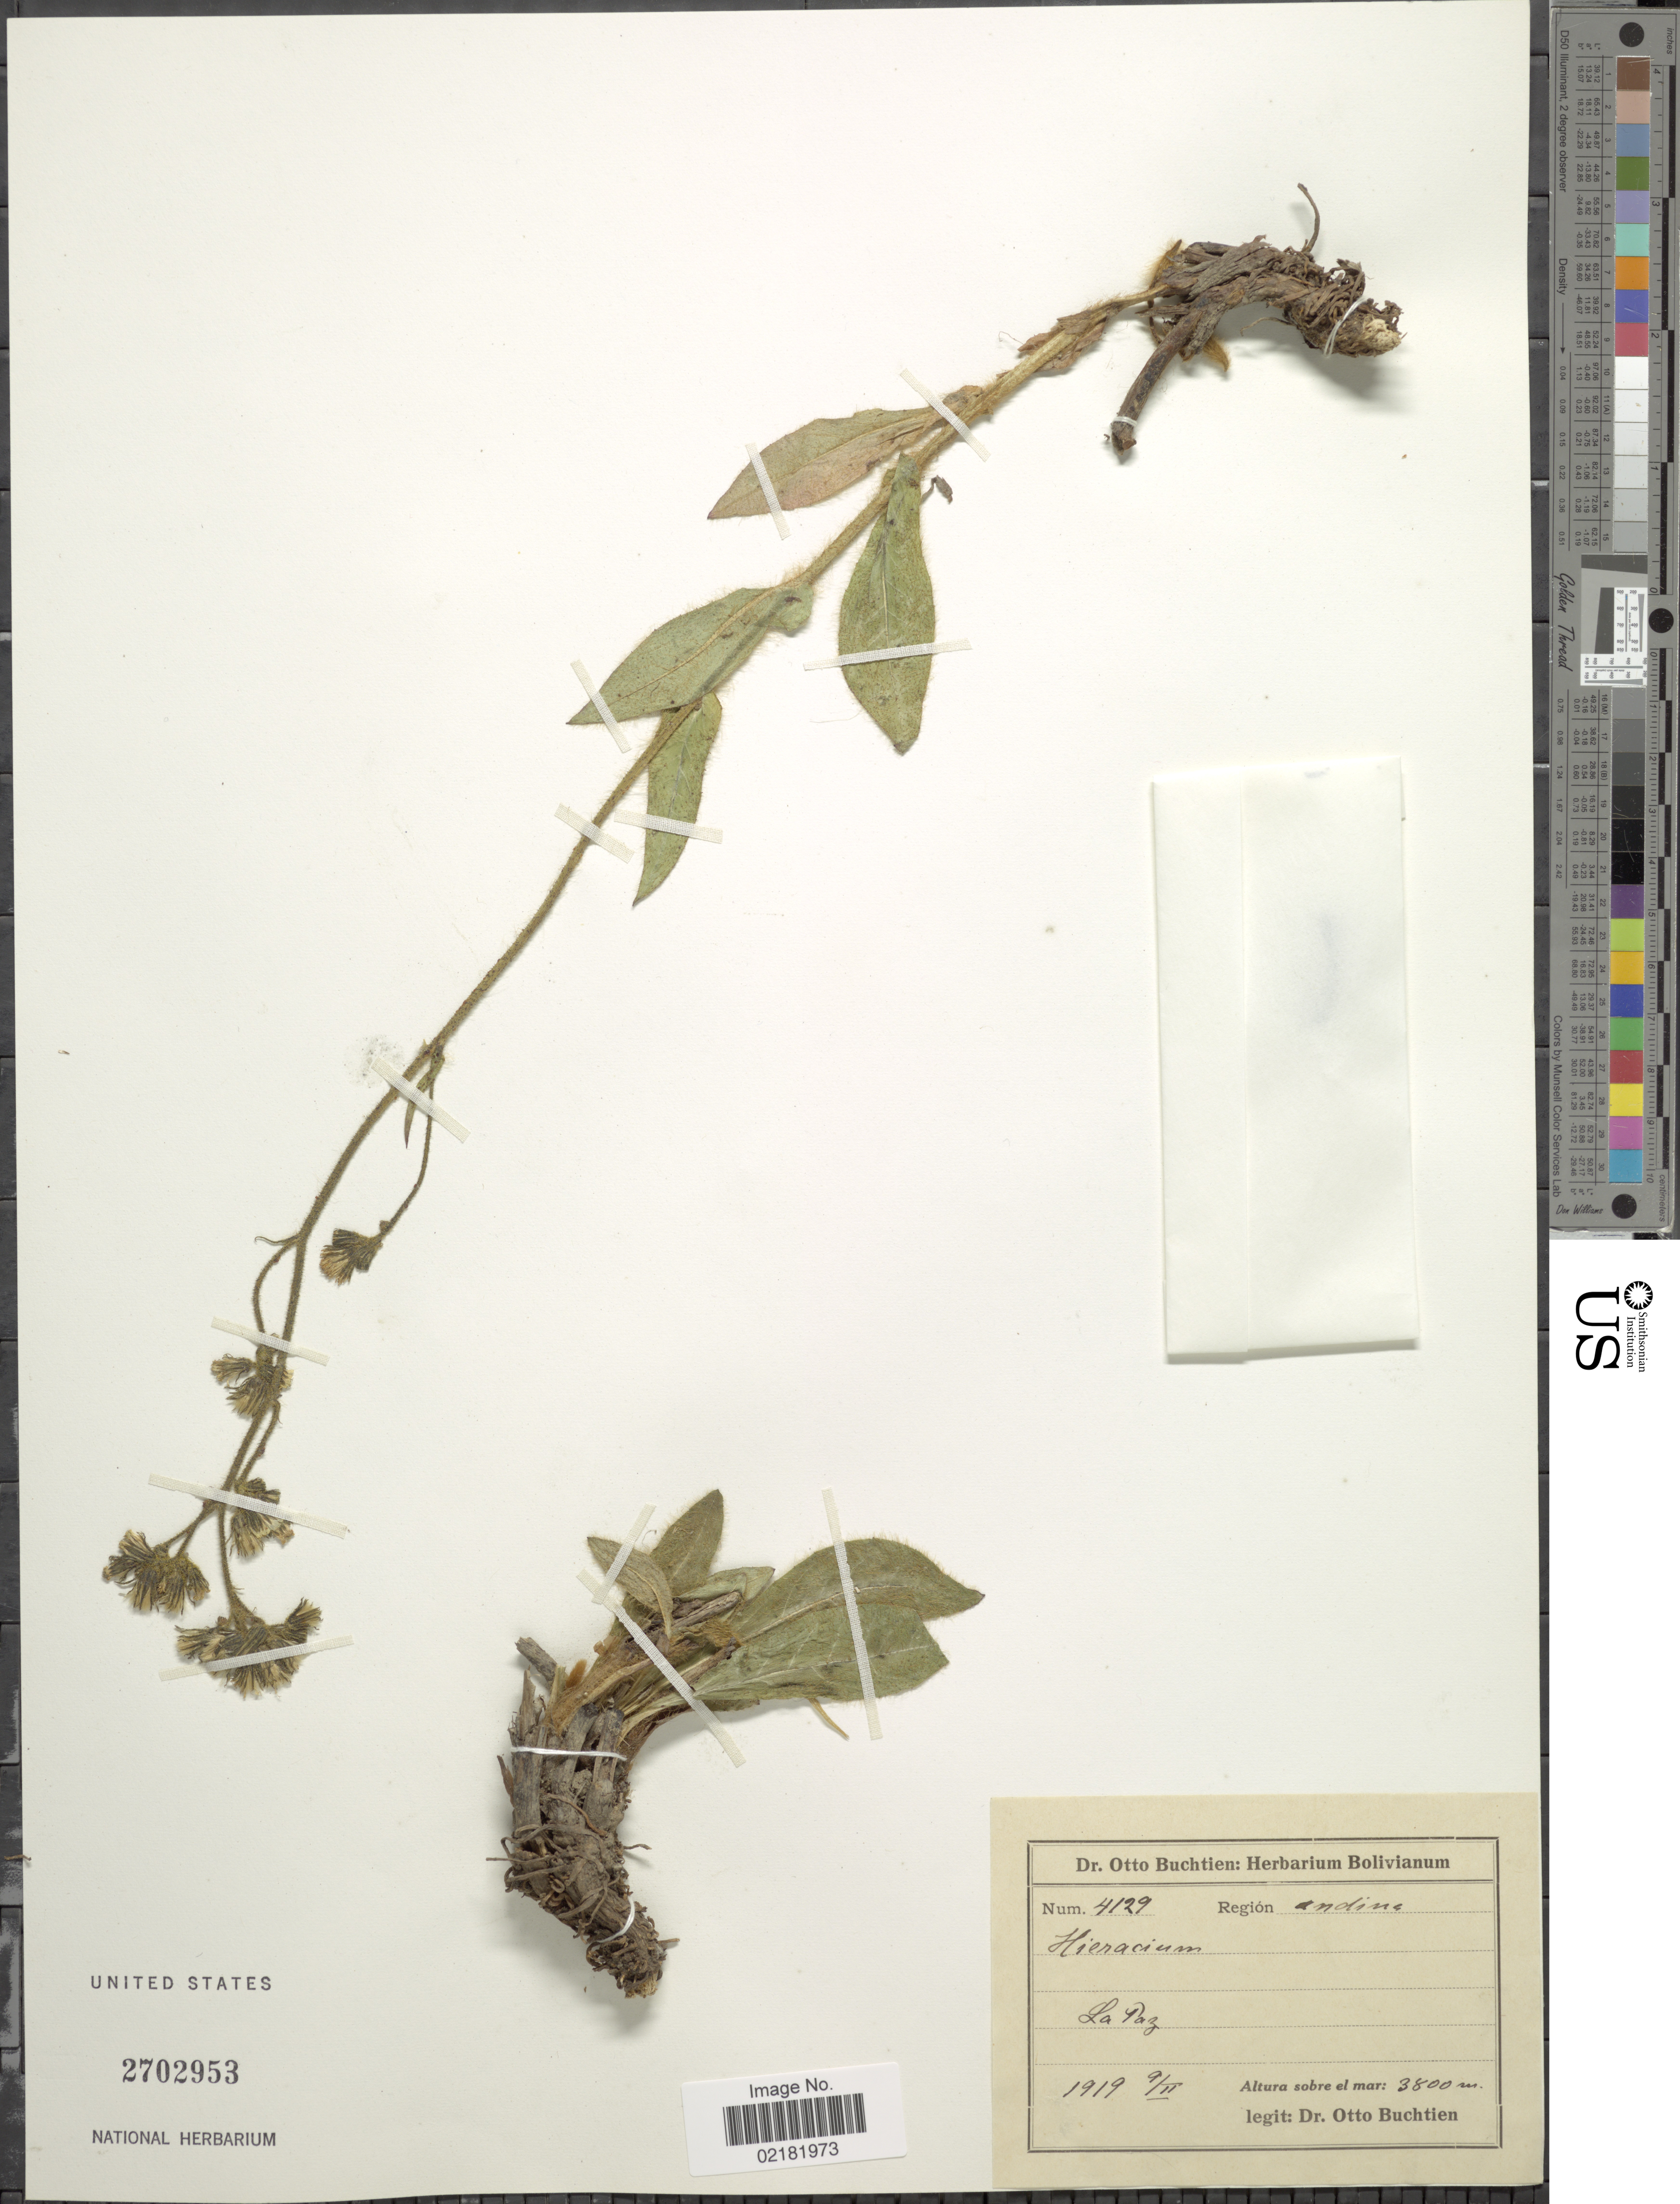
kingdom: Plantae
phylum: Tracheophyta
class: Magnoliopsida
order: Asterales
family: Asteraceae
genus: Hieracium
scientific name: Hieracium repandulare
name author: Druce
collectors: O. Buchtien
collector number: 4129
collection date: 1919-02-09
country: Bolivia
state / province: La Paz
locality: Region andine.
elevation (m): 3800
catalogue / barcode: US 2702953